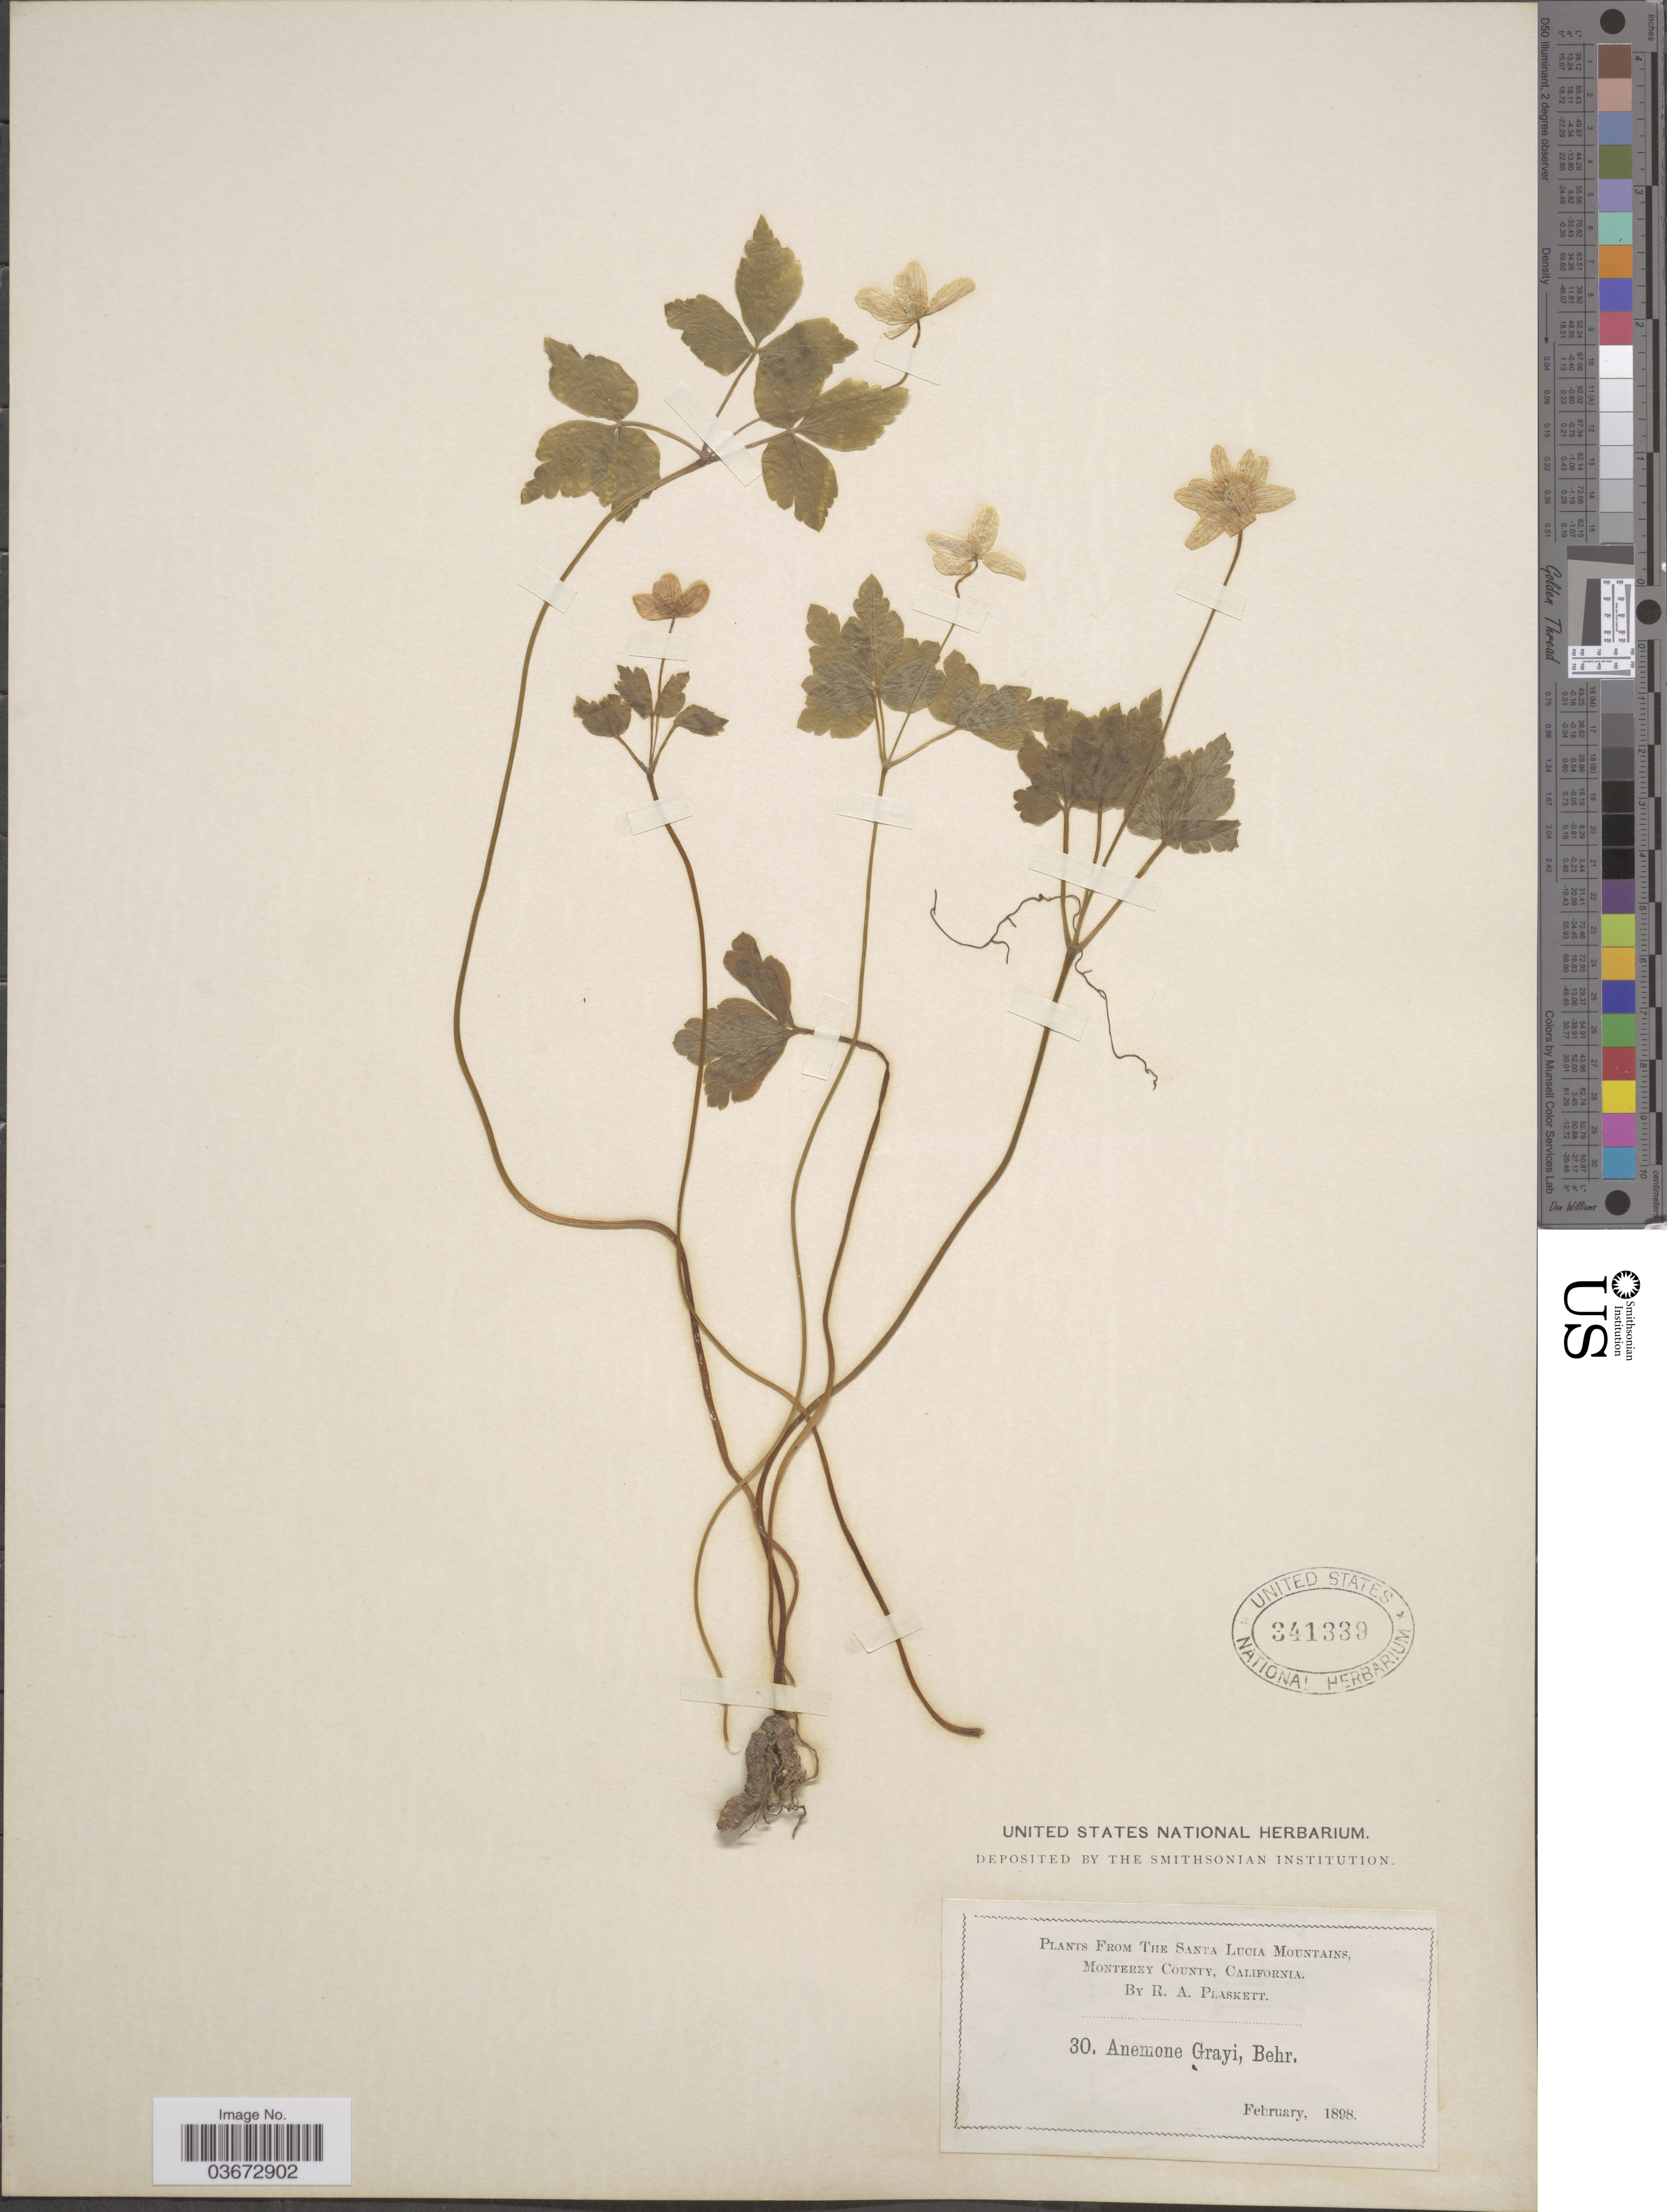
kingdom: Plantae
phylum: Tracheophyta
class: Magnoliopsida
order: Ranunculales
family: Ranunculaceae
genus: Anemone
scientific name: Anemone quinquefolia var. grayi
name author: (Behr ex Kellogg) Jeps.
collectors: R. Plaskett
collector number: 30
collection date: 1898-02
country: United States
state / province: California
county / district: Monterey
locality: The Santa Lucia Mountains, Monterey County.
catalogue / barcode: US 341339